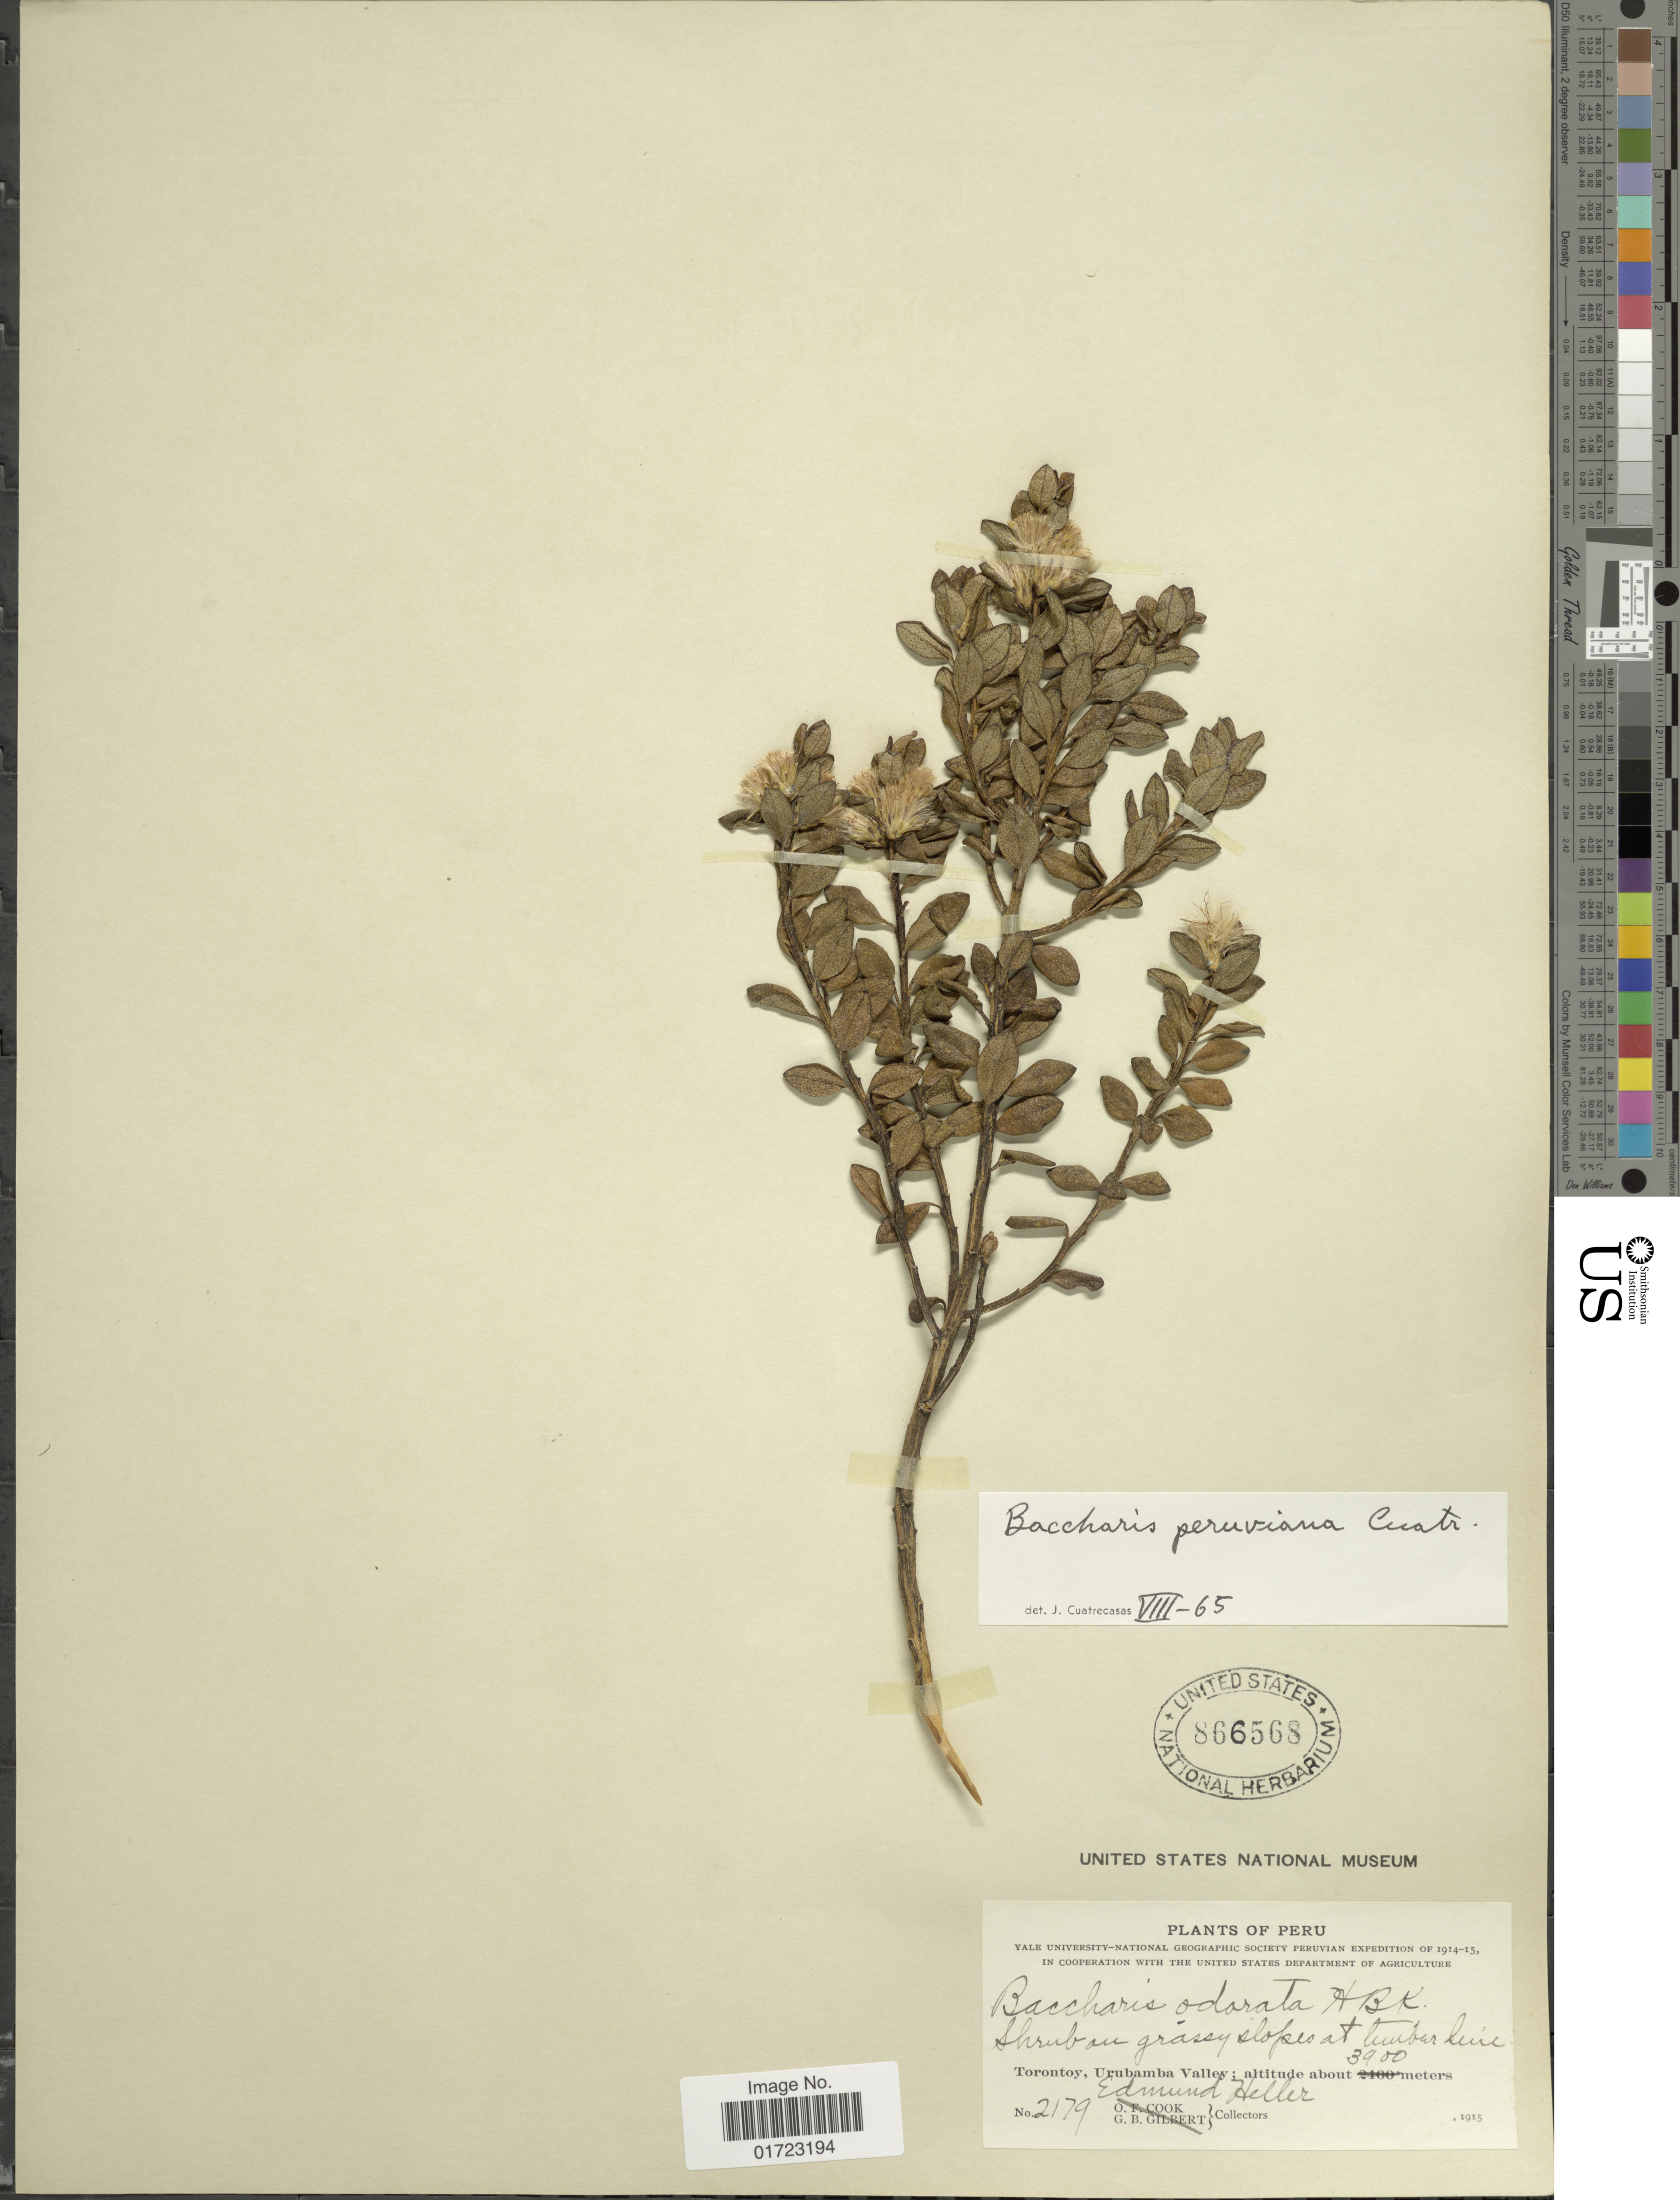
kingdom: Plantae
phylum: Tracheophyta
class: Magnoliopsida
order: Asterales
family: Asteraceae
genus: Baccharis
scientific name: Baccharis peruviana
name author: Cuatrec.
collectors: E. Heller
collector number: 2179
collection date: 1915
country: Peru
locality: Torontoy, Urubamba Valley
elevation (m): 3900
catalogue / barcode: US 866568